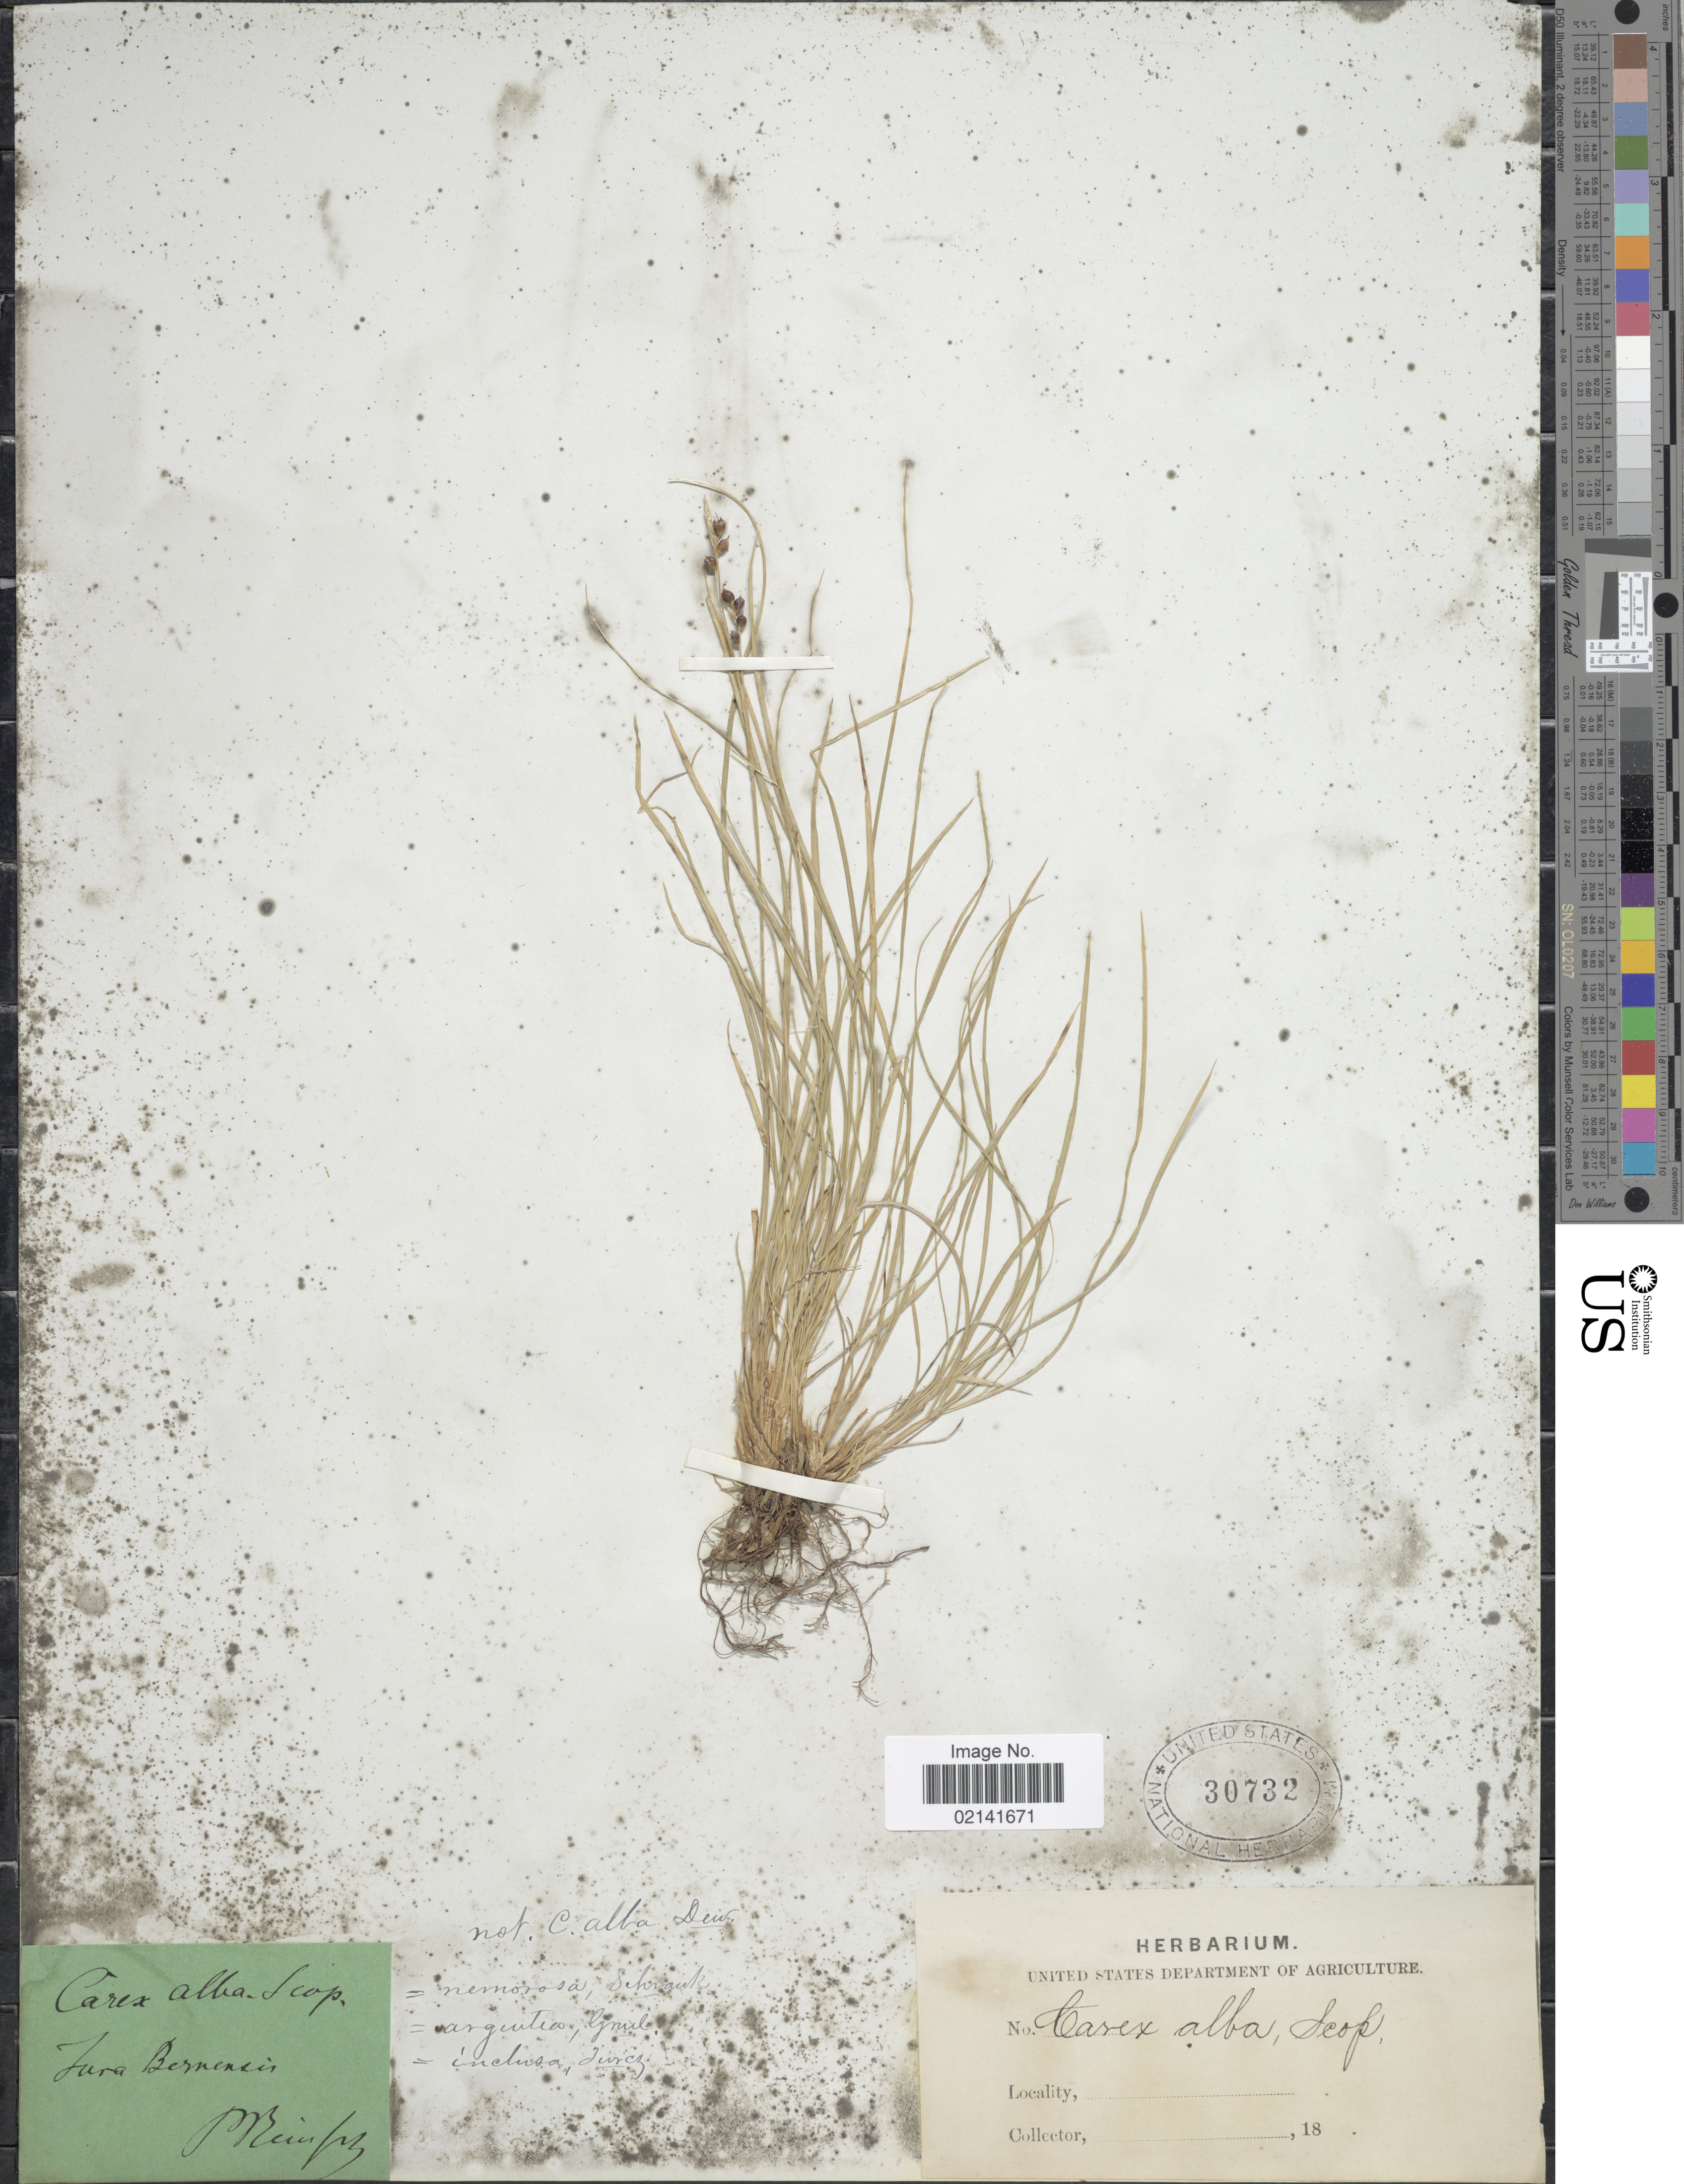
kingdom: Plantae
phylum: Tracheophyta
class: Liliopsida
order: Poales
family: Cyperaceae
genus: Carex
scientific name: Carex alba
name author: Scop.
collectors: P.F. Reinsch (herbarium)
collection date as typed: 18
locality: Tura Bernensis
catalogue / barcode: US 30732